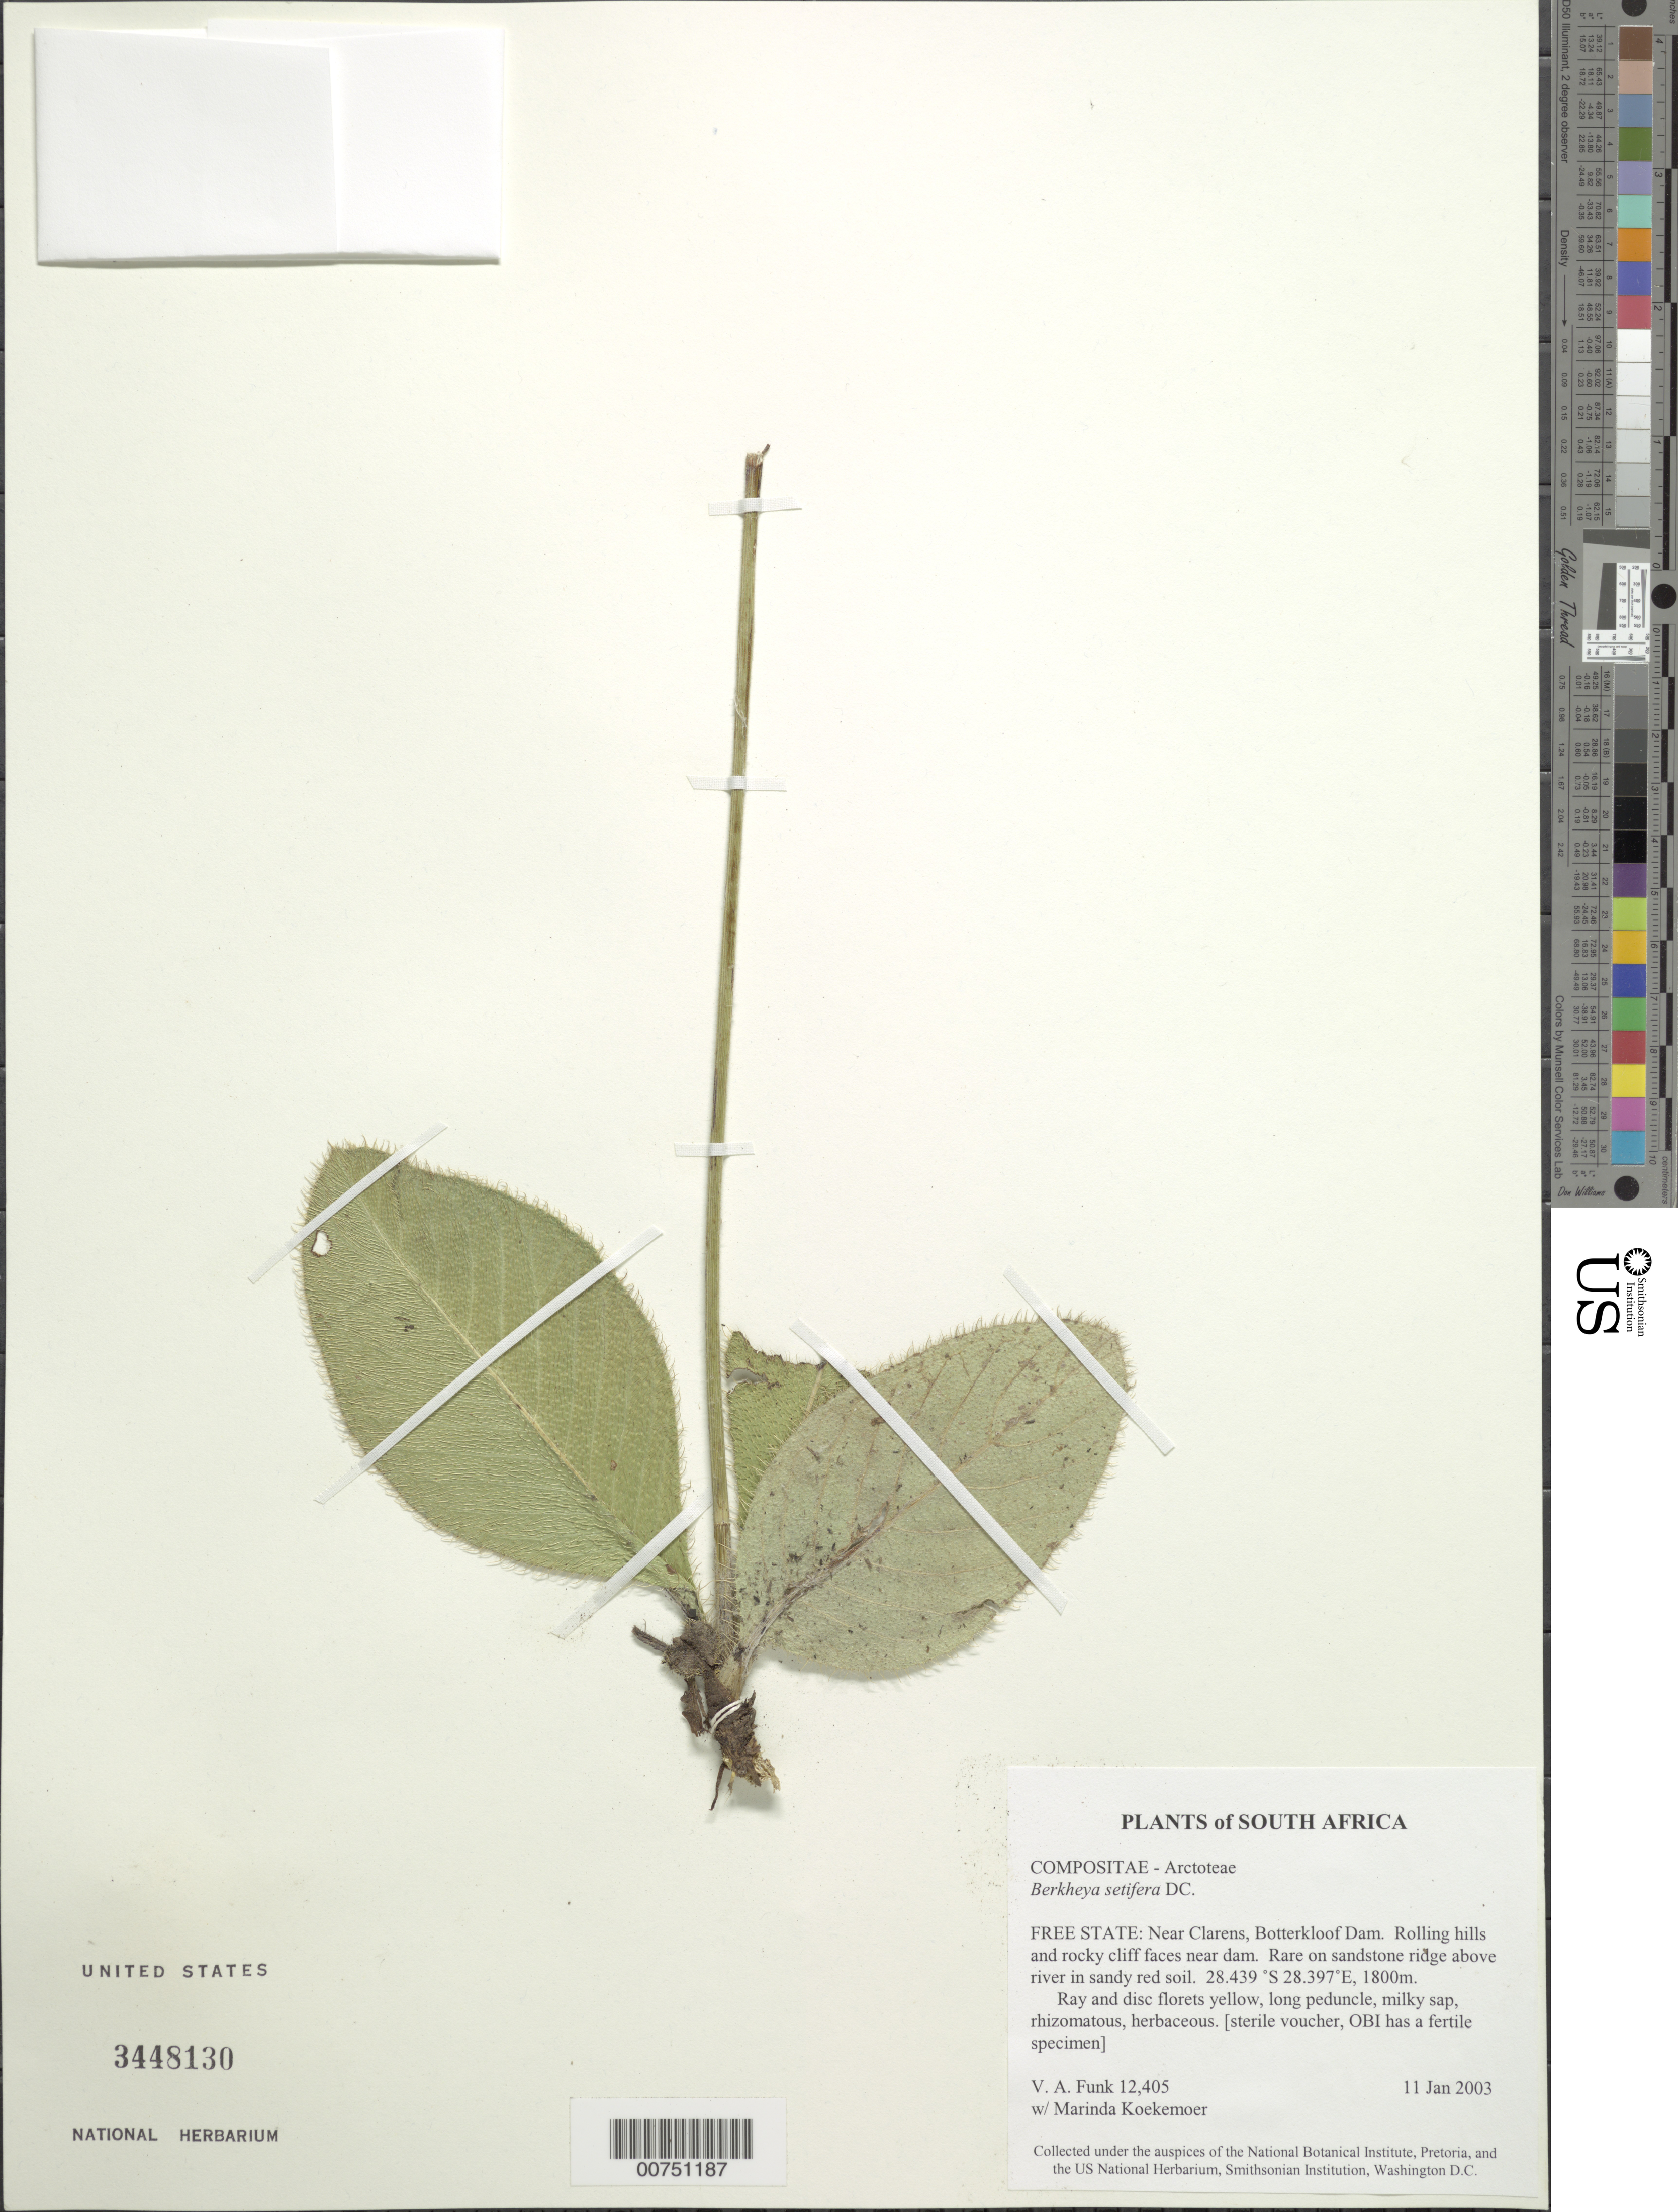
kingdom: Plantae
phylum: Tracheophyta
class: Magnoliopsida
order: Asterales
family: Asteraceae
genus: Berkheya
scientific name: Berkheya setifera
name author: DC.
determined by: Funk, Vicki A., (BOT), Smithsonian Institution - National Museum of Natural History (UNITED STATES)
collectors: V. Funk & M. Koekemoer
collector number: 12405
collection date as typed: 11 January 2003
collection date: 2003-01-11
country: South Africa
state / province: Free State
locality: Clarens, Botterkloof Dam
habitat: Rolling hills and rocky cliff faces near dam, sandstone ridge above river in sandy red soil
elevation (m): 1800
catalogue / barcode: US 3448130